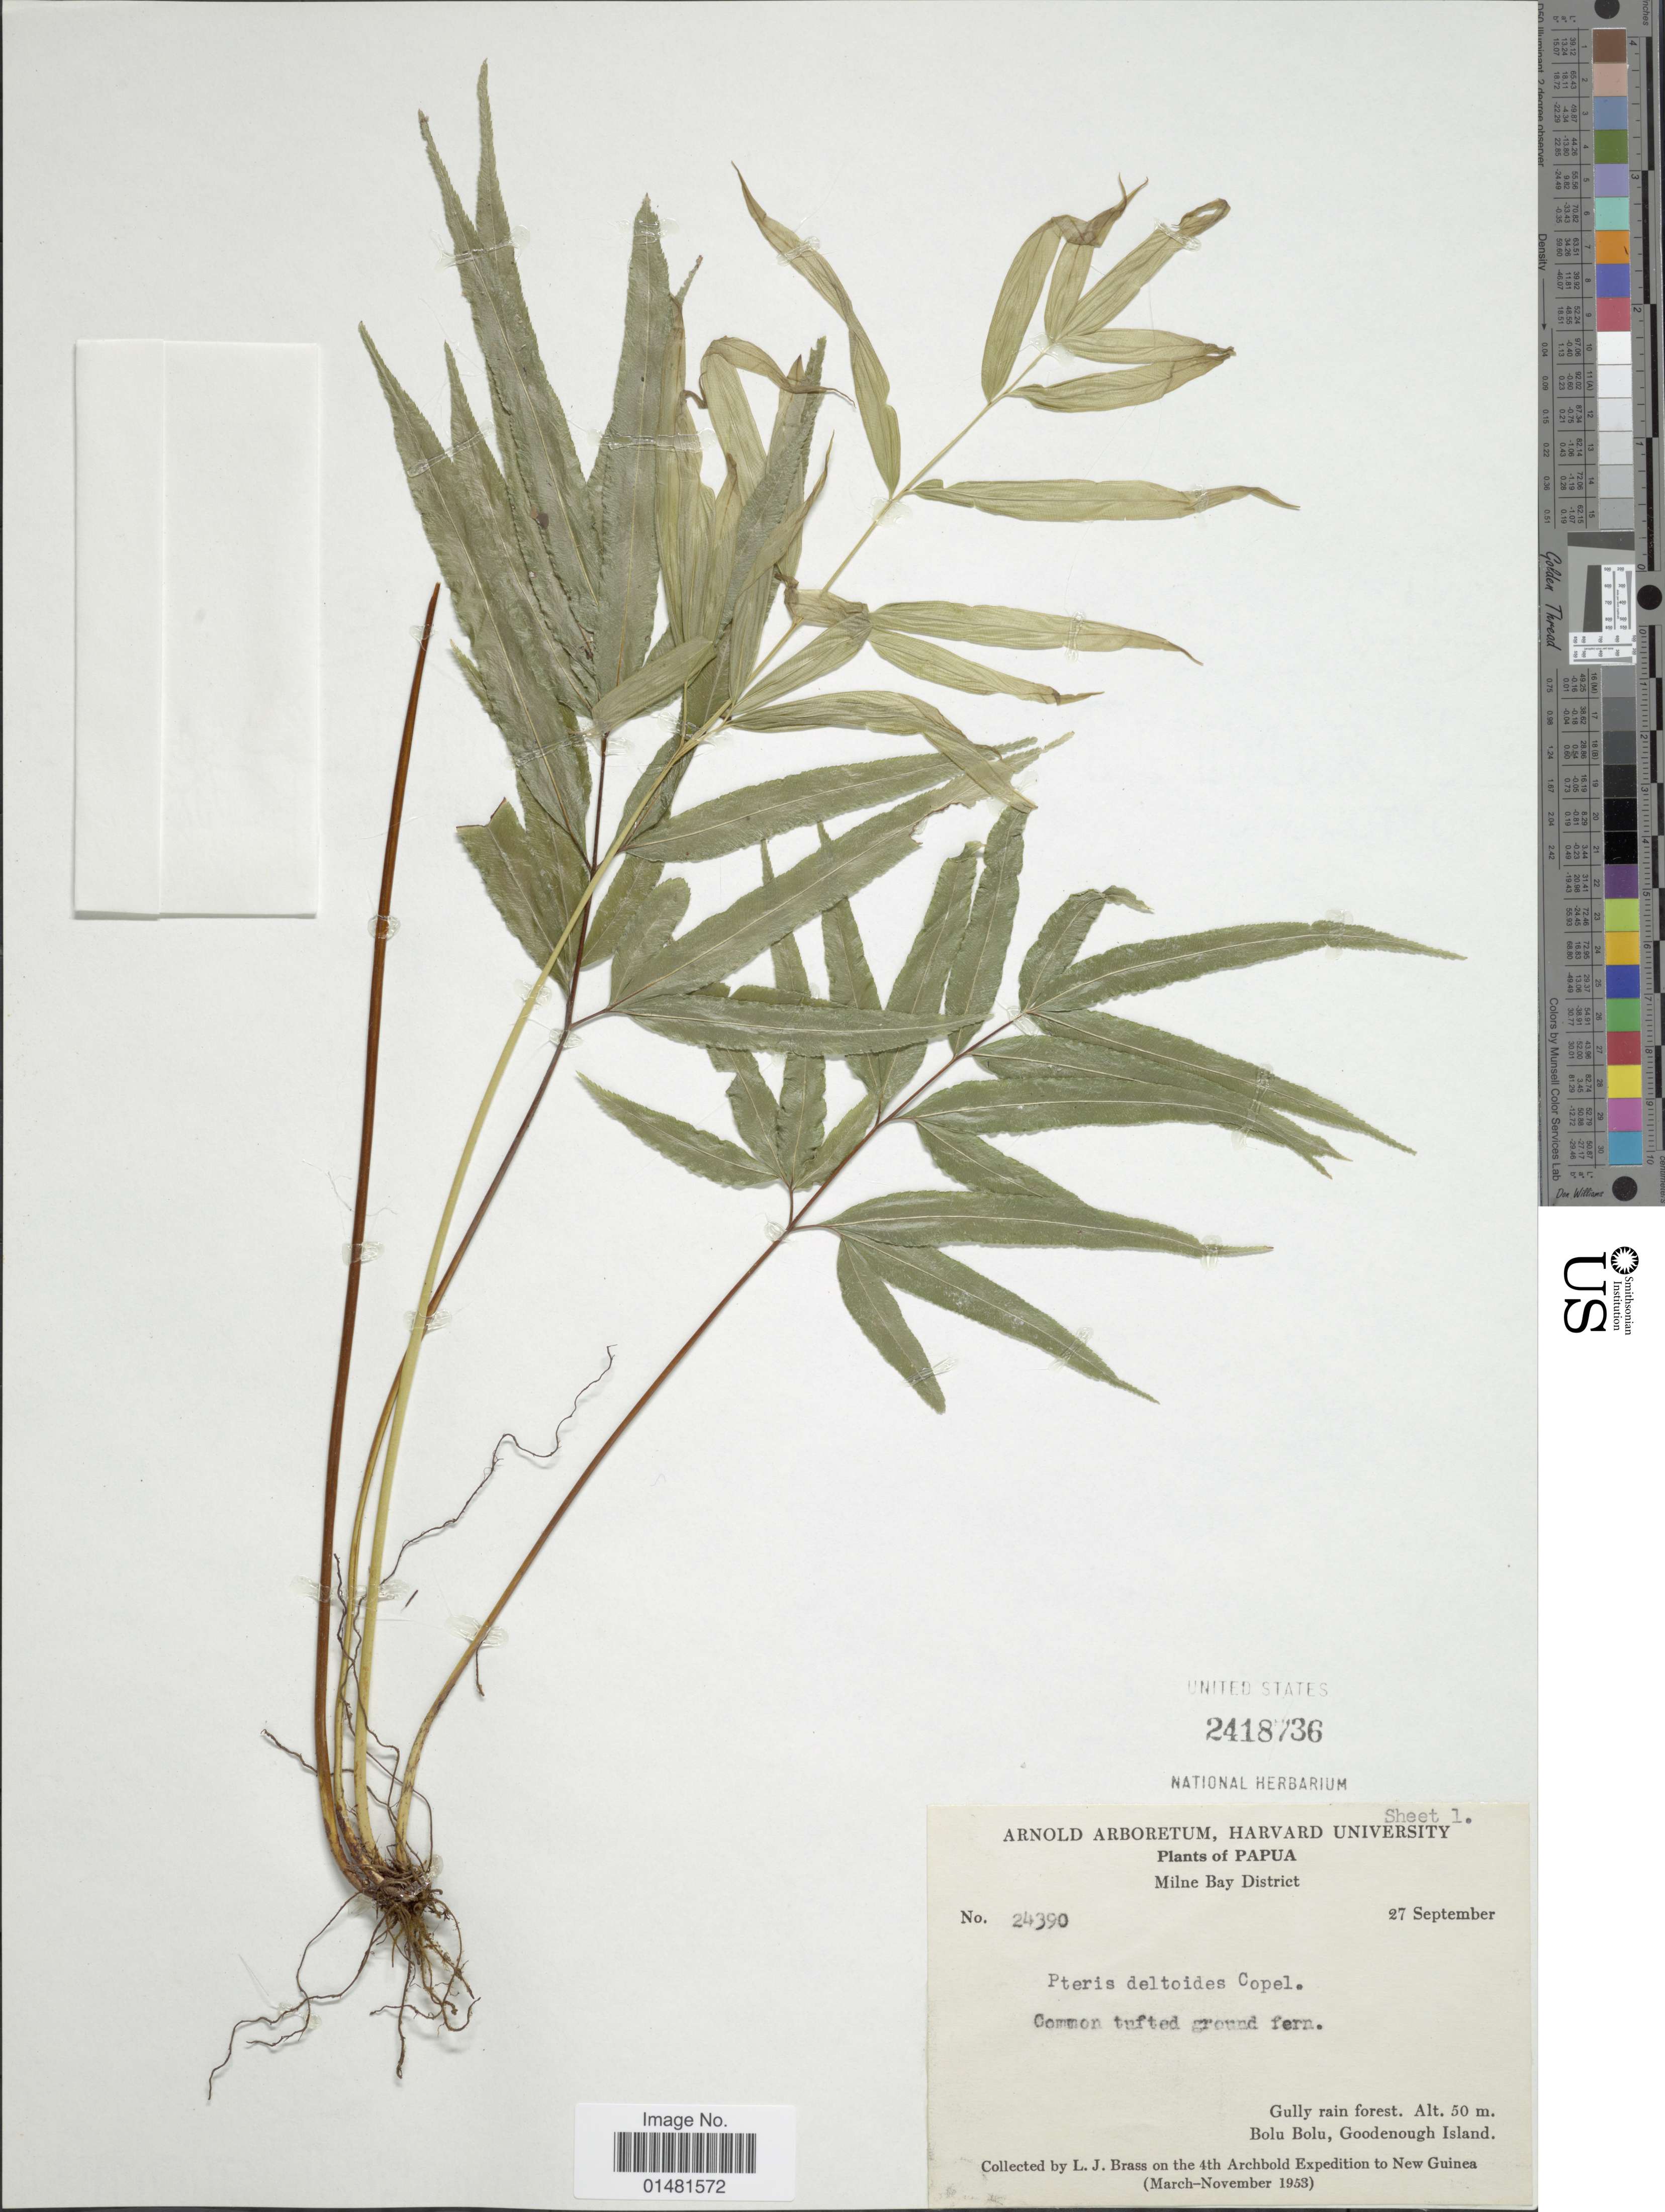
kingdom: Plantae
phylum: Tracheophyta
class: Polypodiopsida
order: Polypodiales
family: Pteridaceae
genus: Pteris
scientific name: Pteris deltoidea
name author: Copel.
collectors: L. J. Brass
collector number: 24390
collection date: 1953-09-27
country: Papua New Guinea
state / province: Milne Bay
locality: Gully rain forest, Bolu Bolu, Goodenough Island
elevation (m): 50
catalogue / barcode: US 2418736